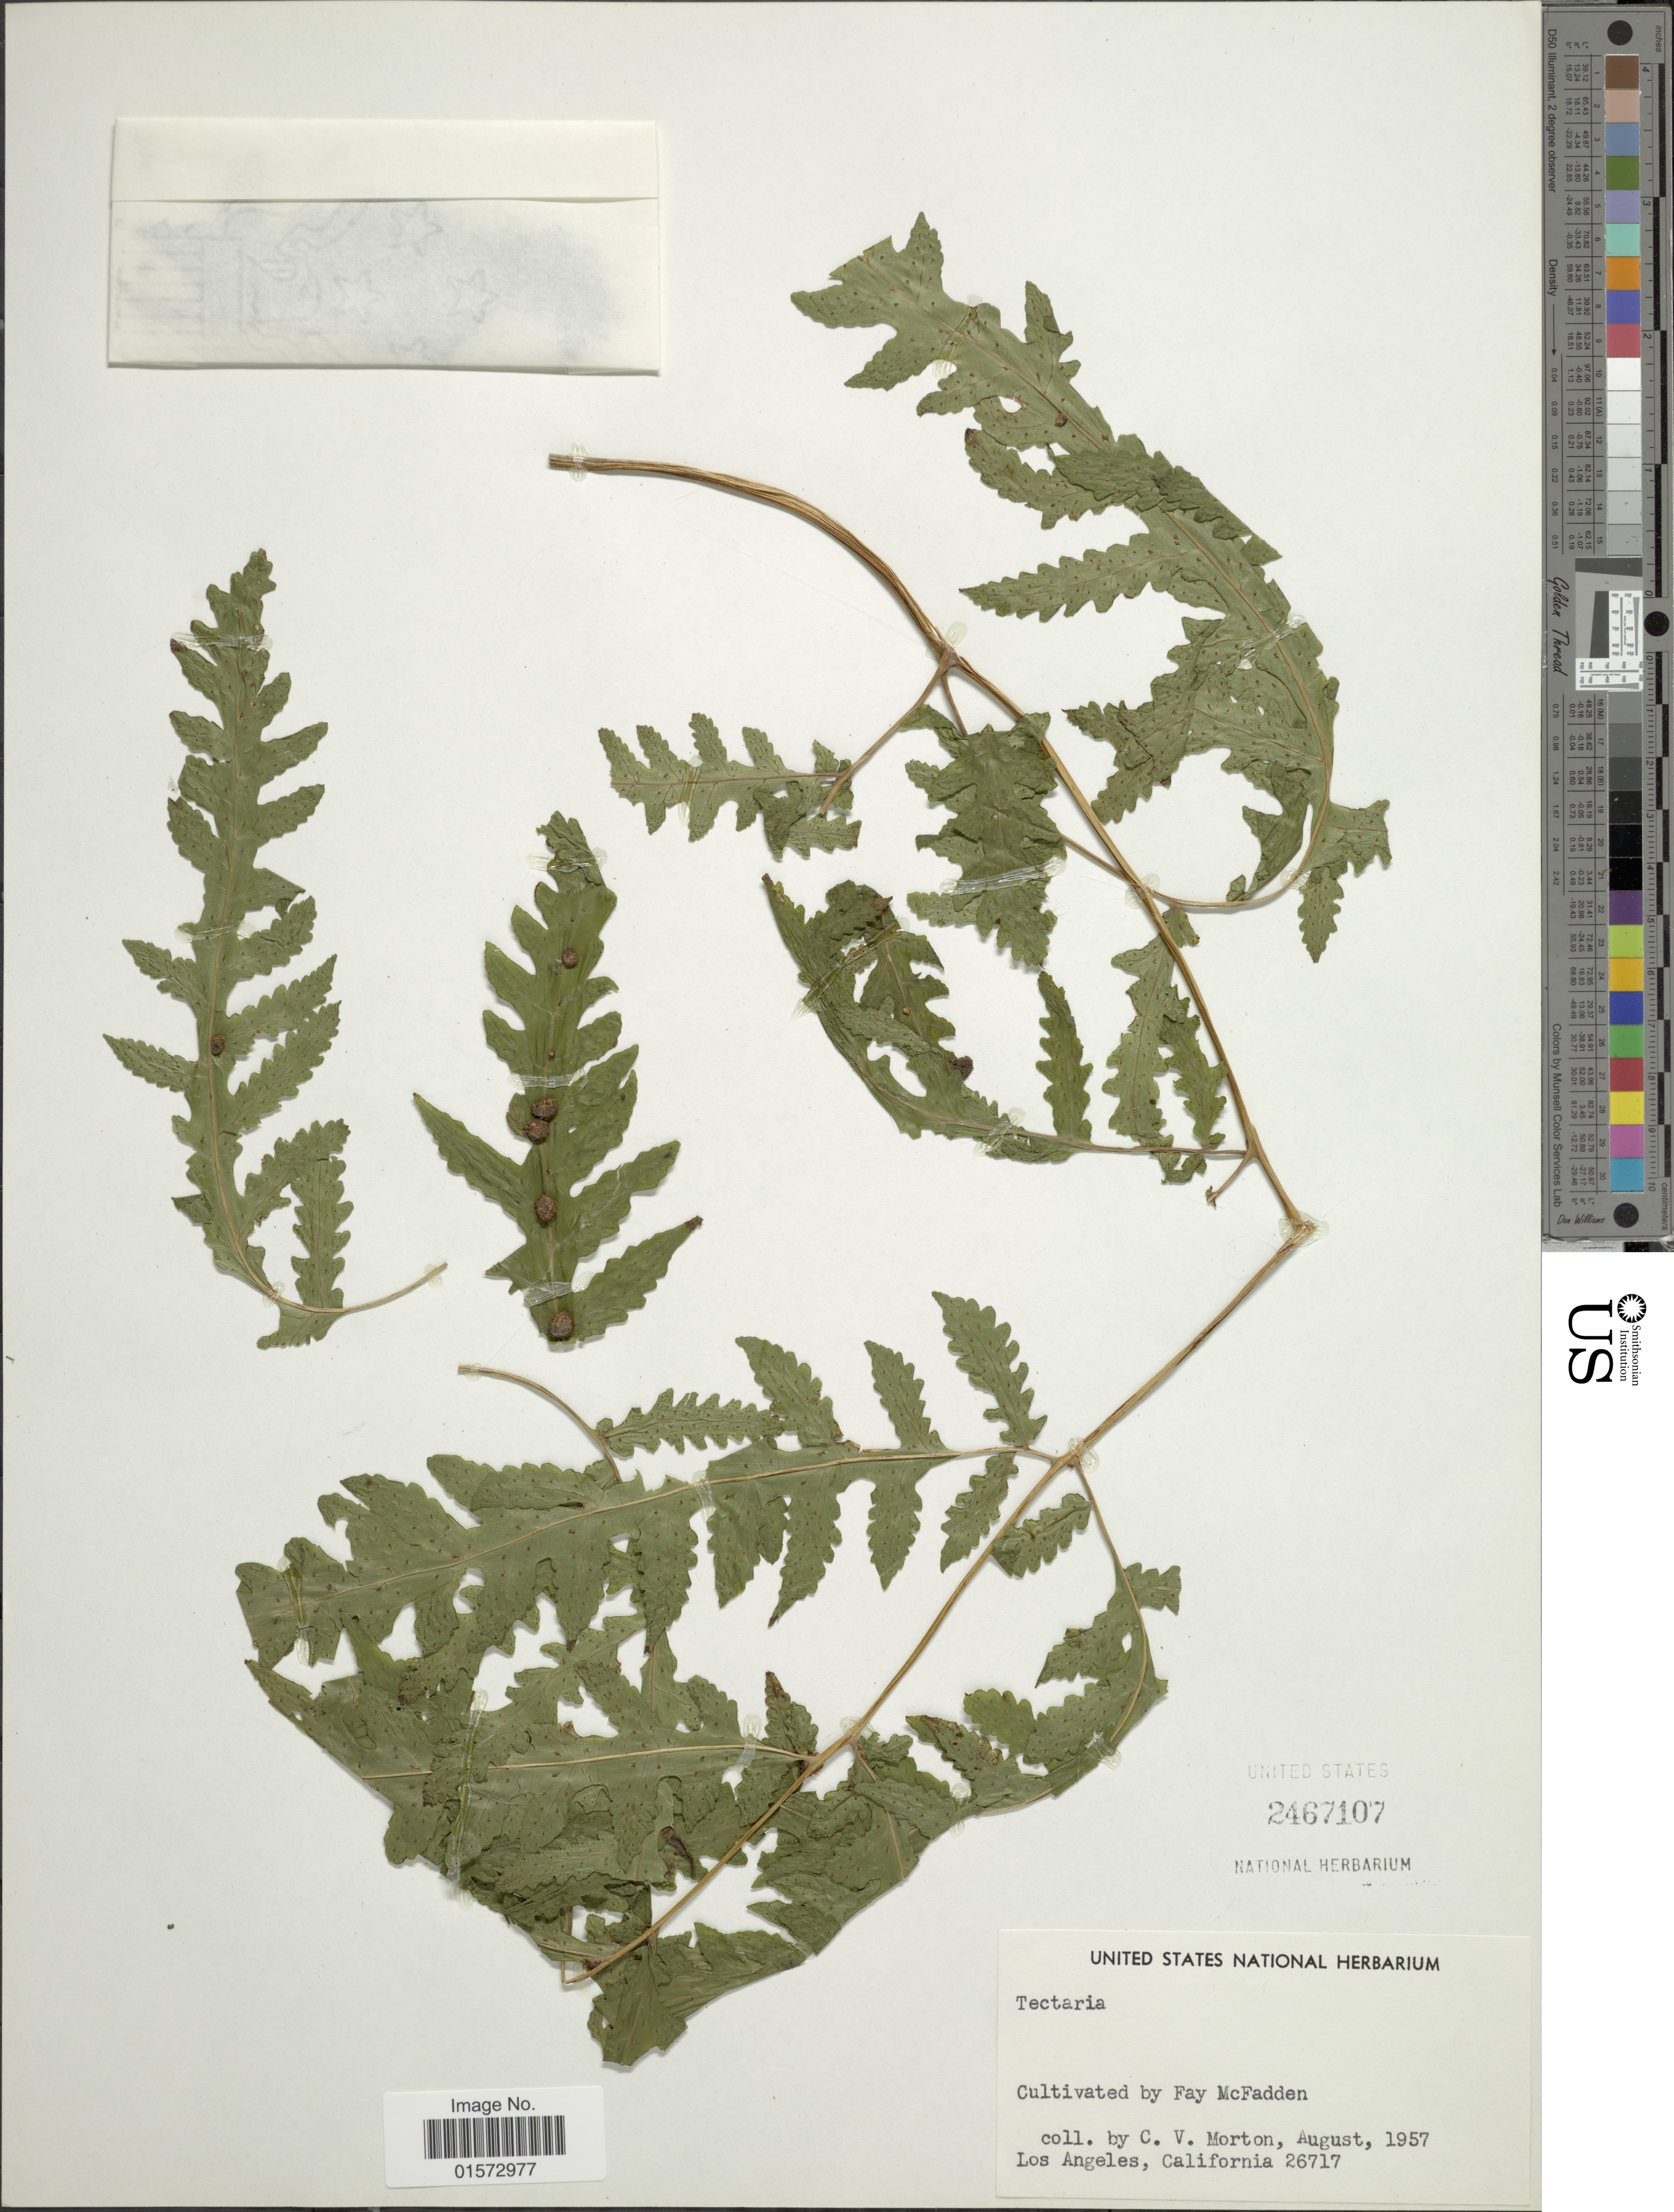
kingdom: Plantae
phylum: Tracheophyta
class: Polypodiopsida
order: Polypodiales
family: Tectariaceae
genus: Tectaria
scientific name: Tectaria cicutaria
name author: (L.) Copel.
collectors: C. V. Morton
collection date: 1957-08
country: United States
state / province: California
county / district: Los Angeles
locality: Los Angeles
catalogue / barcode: US 2467107